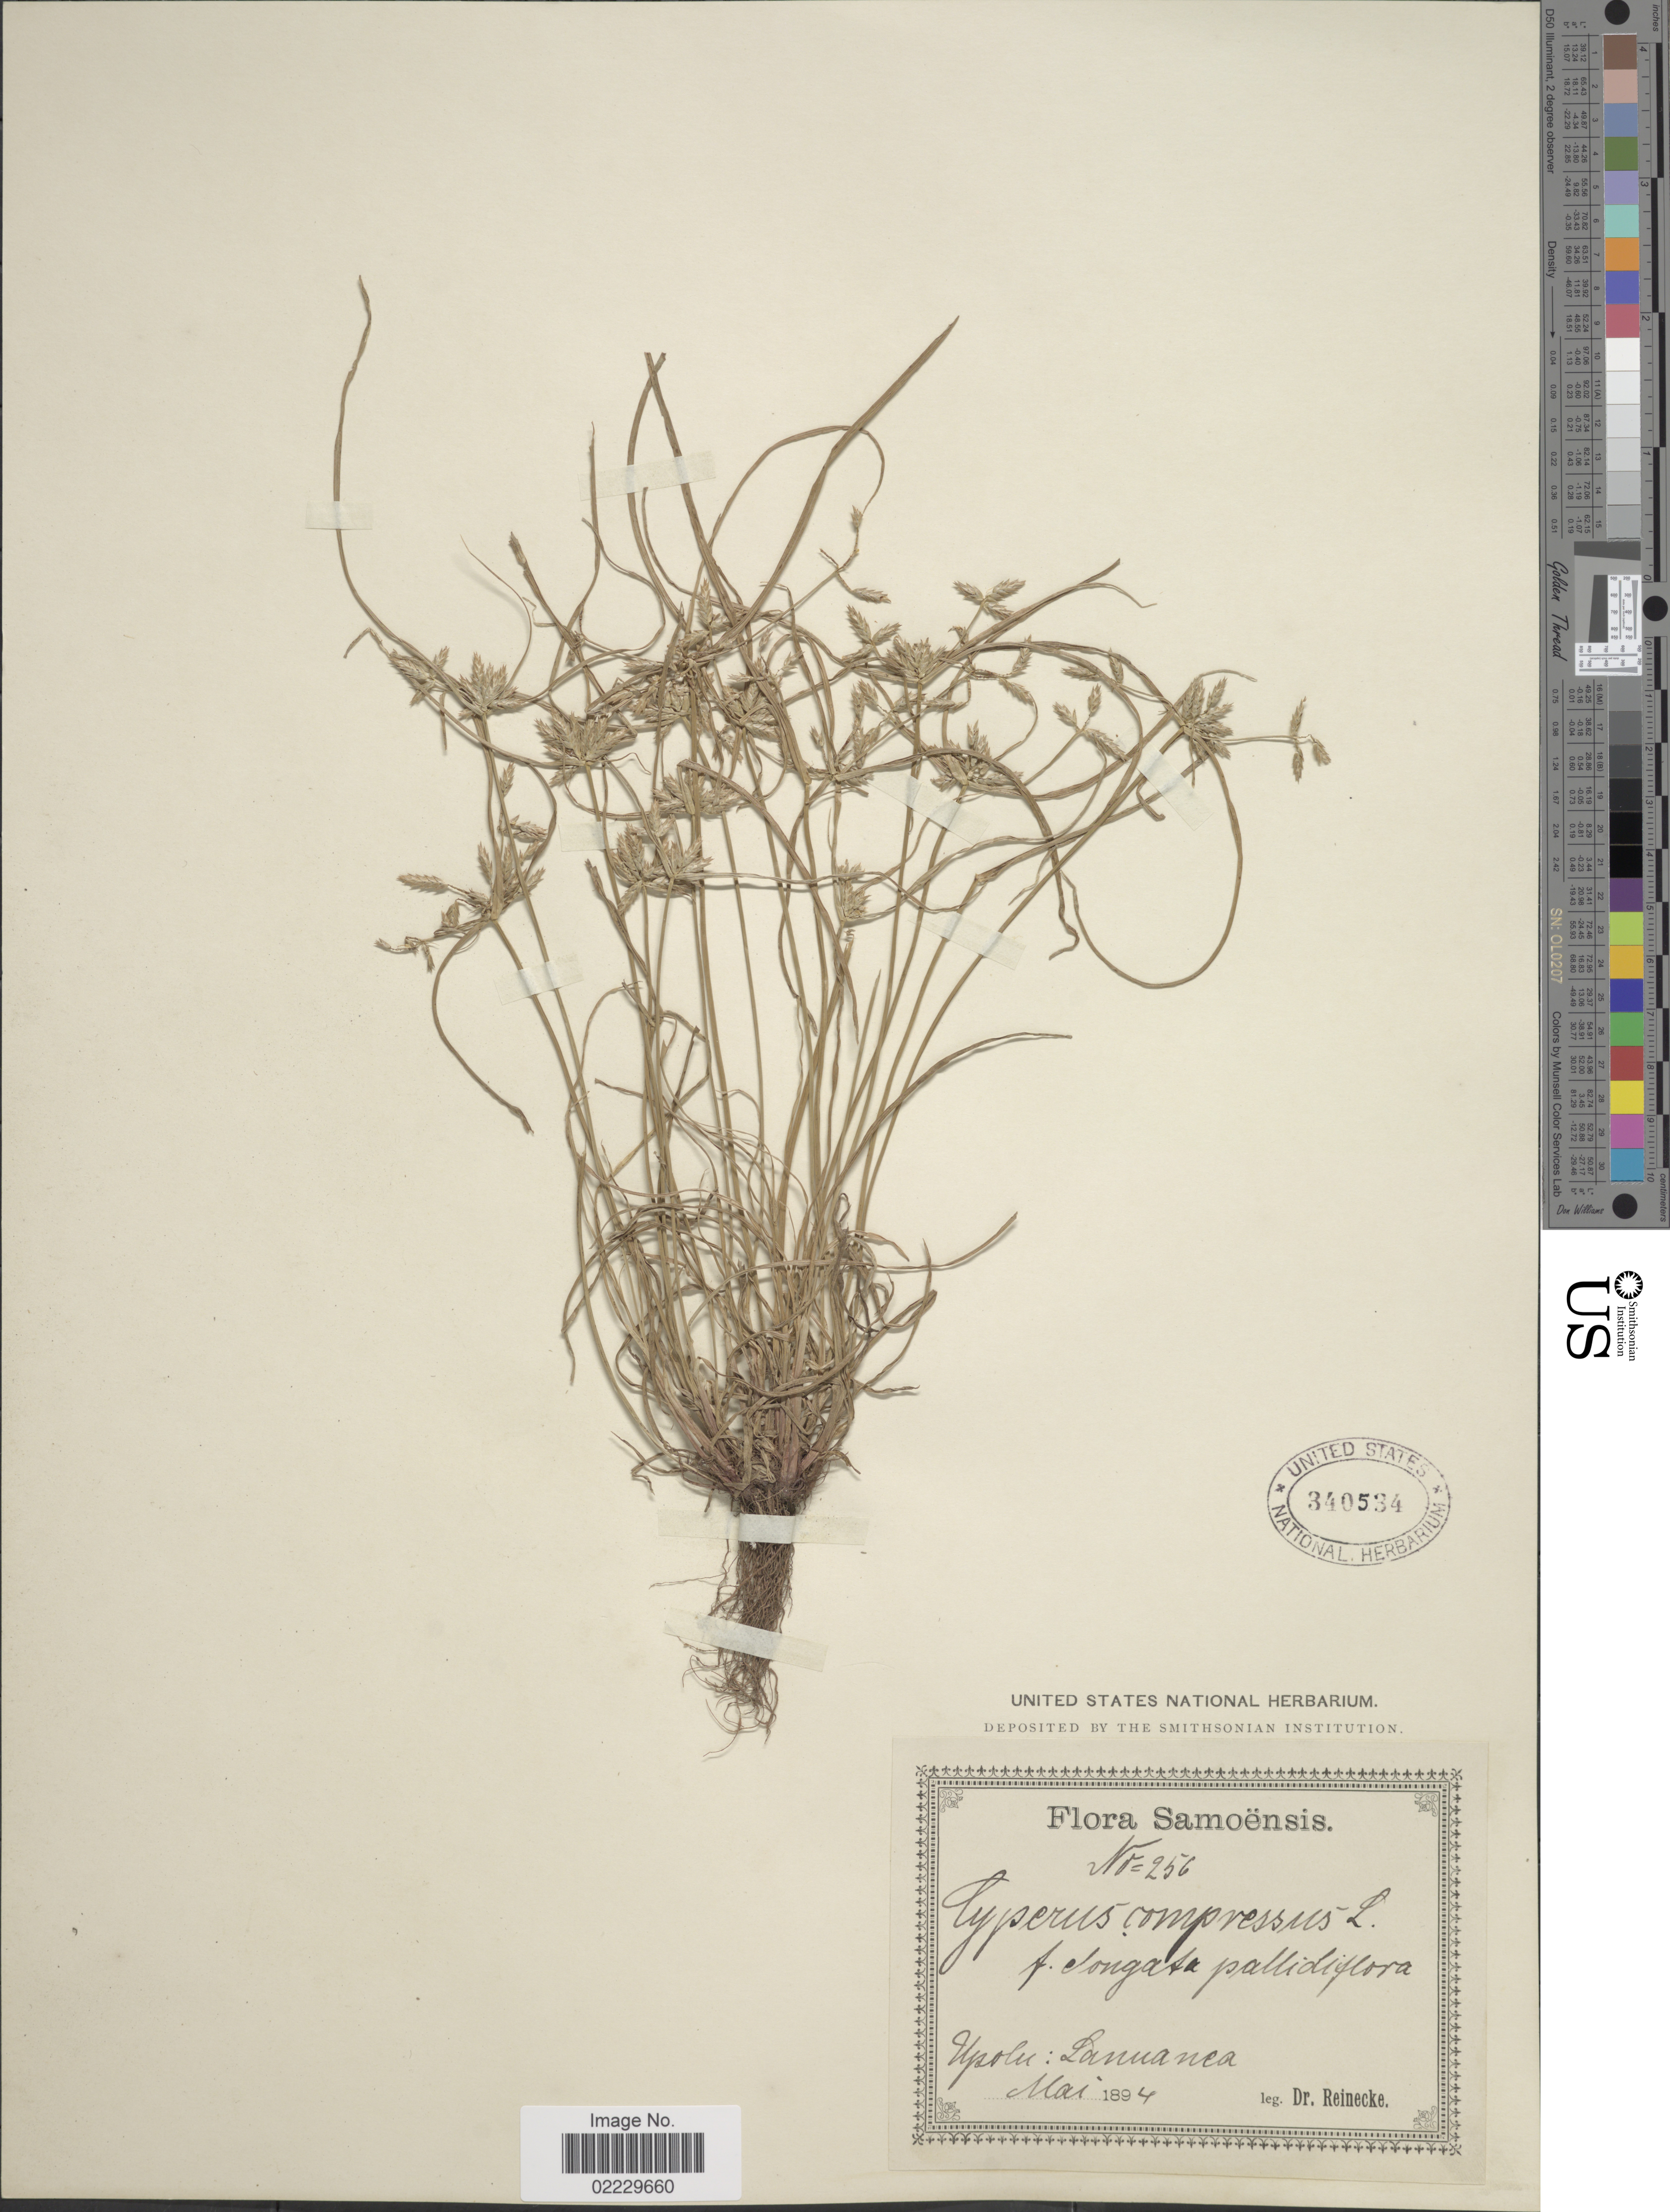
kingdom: Plantae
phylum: Tracheophyta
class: Liliopsida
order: Poales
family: Cyperaceae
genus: Cyperus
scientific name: Cyperus compressus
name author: L.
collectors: -- Reinecke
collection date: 1894-05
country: Samoa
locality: Upolu: Lannanea [interpreted]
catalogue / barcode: US 340534